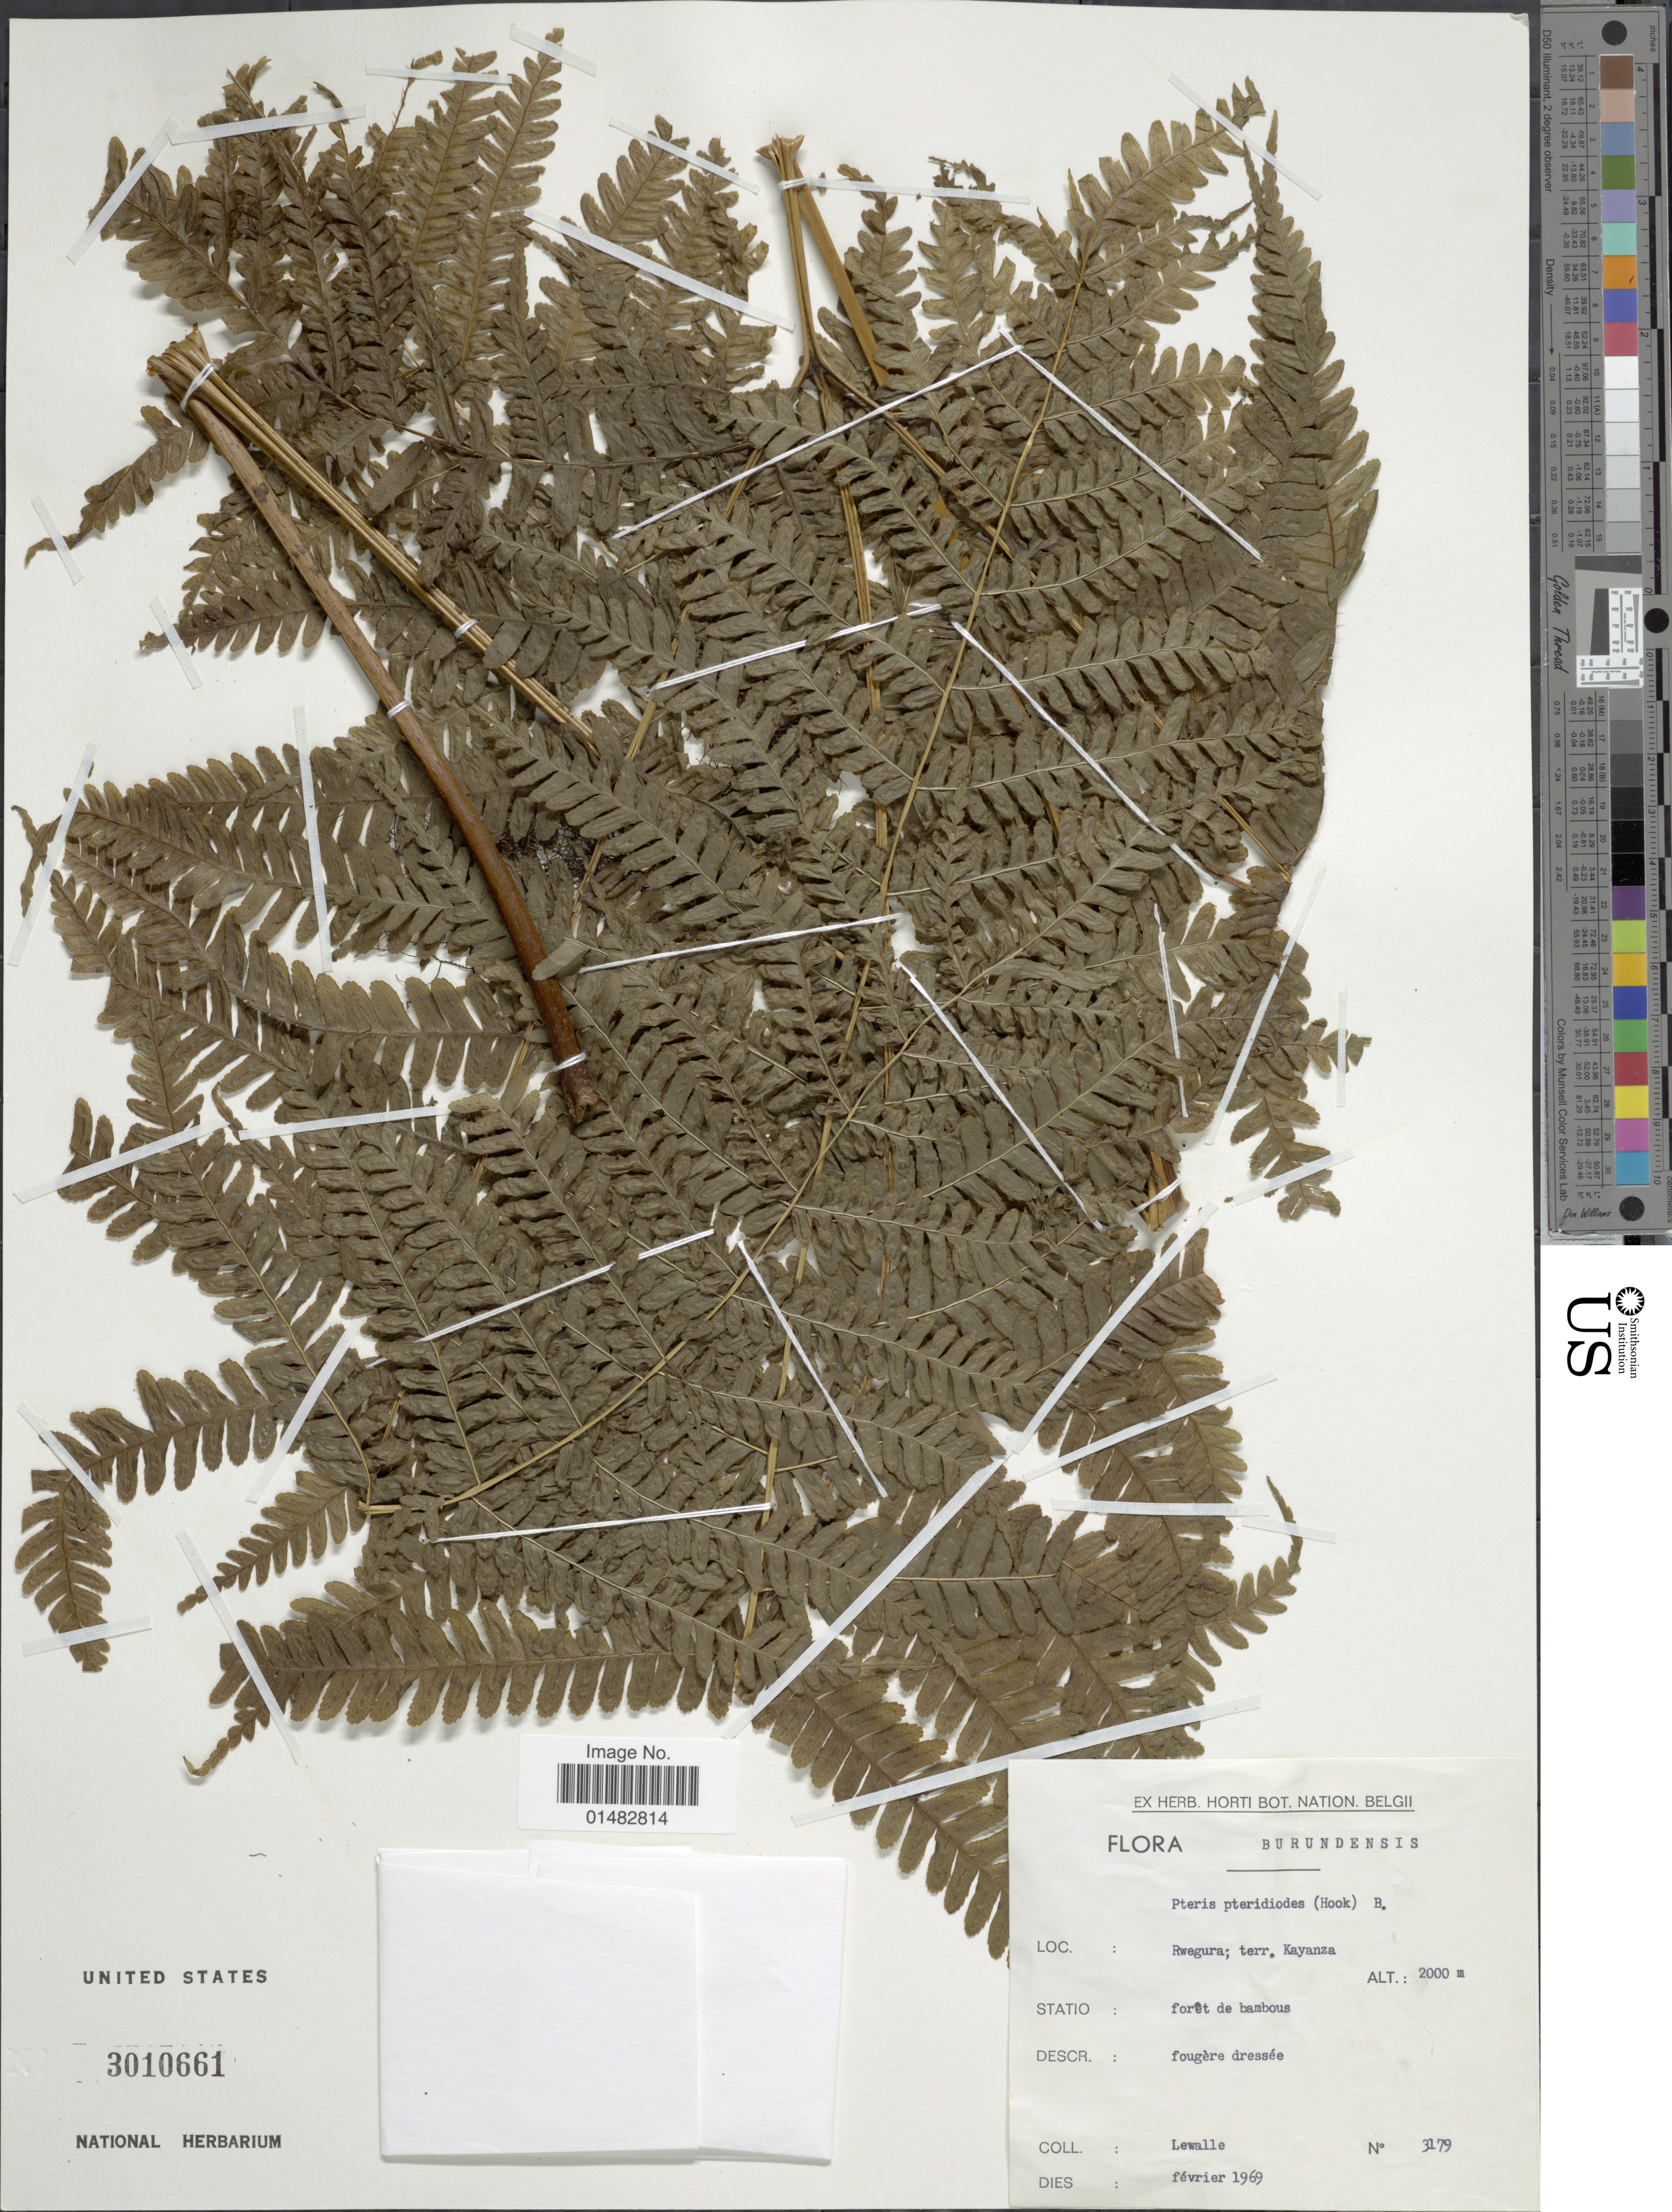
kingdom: Plantae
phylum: Tracheophyta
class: Polypodiopsida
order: Polypodiales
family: Pteridaceae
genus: Pteris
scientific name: Pteris pteridioides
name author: (Hook.) Ballard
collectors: Lewalle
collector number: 3179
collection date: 1969-02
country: Burundi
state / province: Kayanza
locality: Rwegura; terr. Kayanza, foret de bambous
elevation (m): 2000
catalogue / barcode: US 3010661